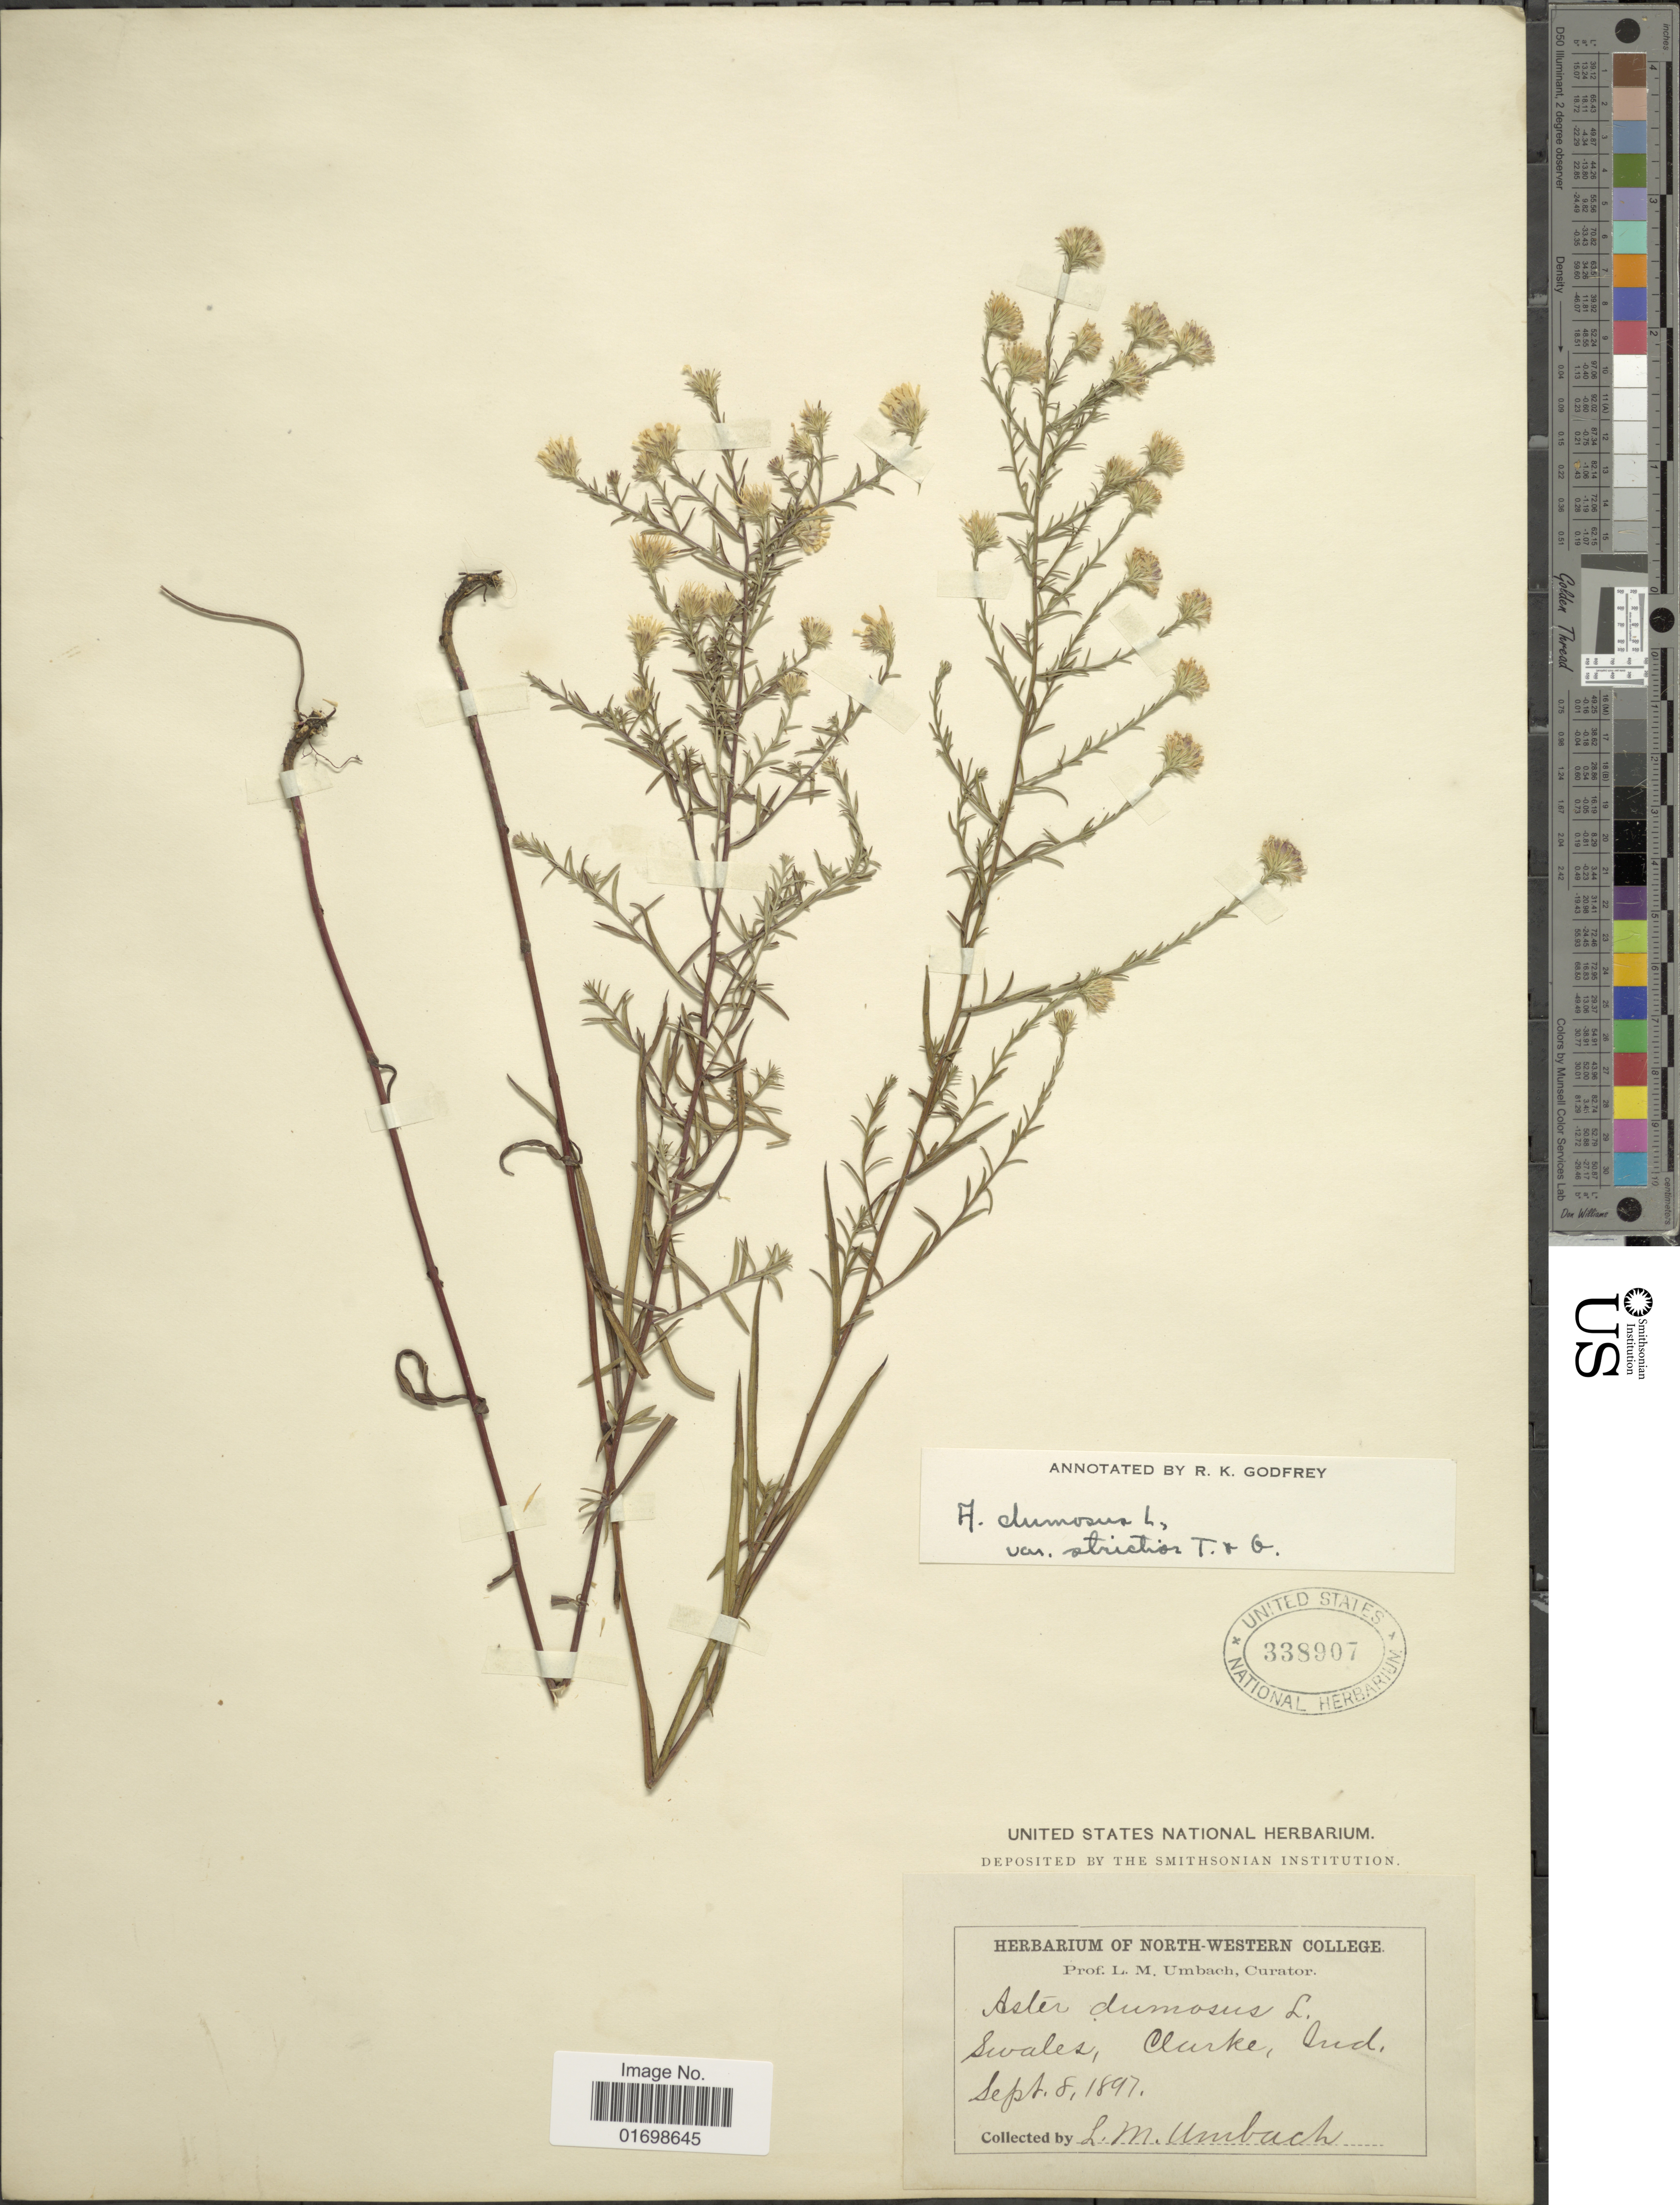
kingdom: Plantae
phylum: Tracheophyta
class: Magnoliopsida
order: Asterales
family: Asteraceae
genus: Symphyotrichum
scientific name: Symphyotrichum dumosum var. strictior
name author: (Torr. & A. Gray) G.L. Nesom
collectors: L. M. Umbach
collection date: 1897-09-08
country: United States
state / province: Indiana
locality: Swales, Clarke, Ind.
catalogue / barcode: US 338907